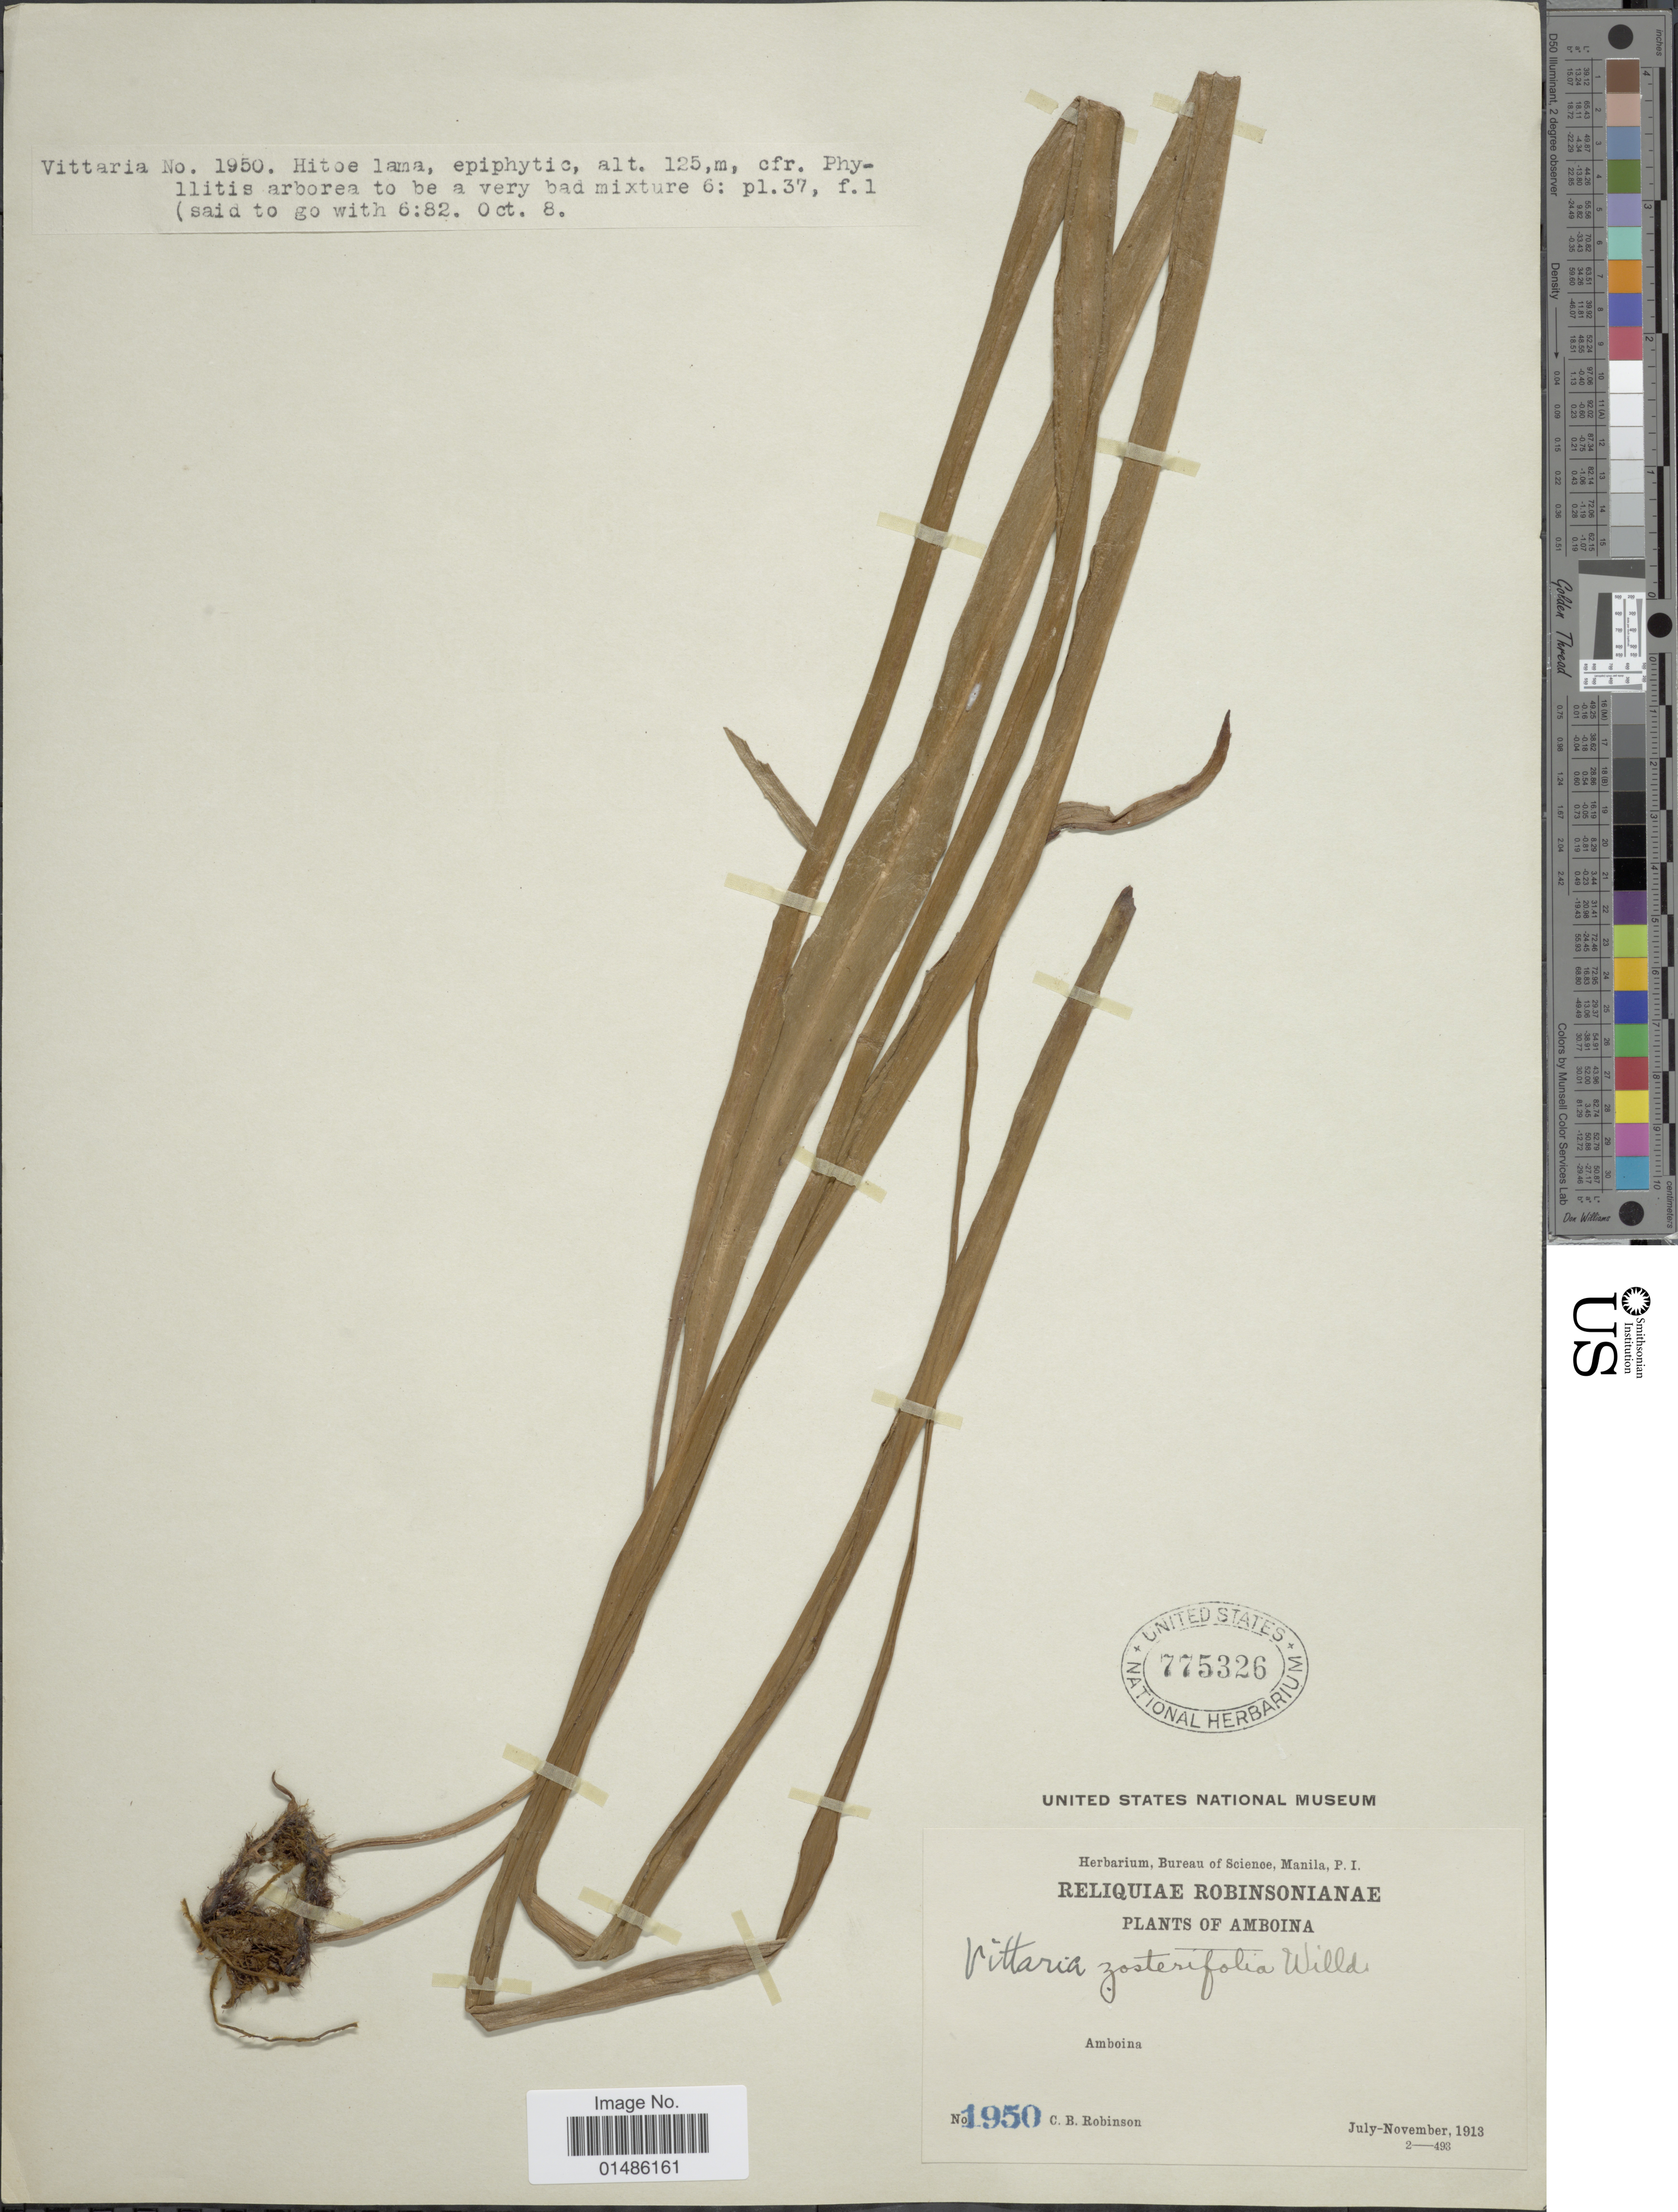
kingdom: Plantae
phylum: Tracheophyta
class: Polypodiopsida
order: Polypodiales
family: Pteridaceae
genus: Haplopteris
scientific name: Haplopteris zosterifolia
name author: (Willd.) E.H. Crane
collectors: C. Brobinson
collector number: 1950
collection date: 1913-07/1913-11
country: Indonesia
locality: Amboina.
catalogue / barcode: US 775326